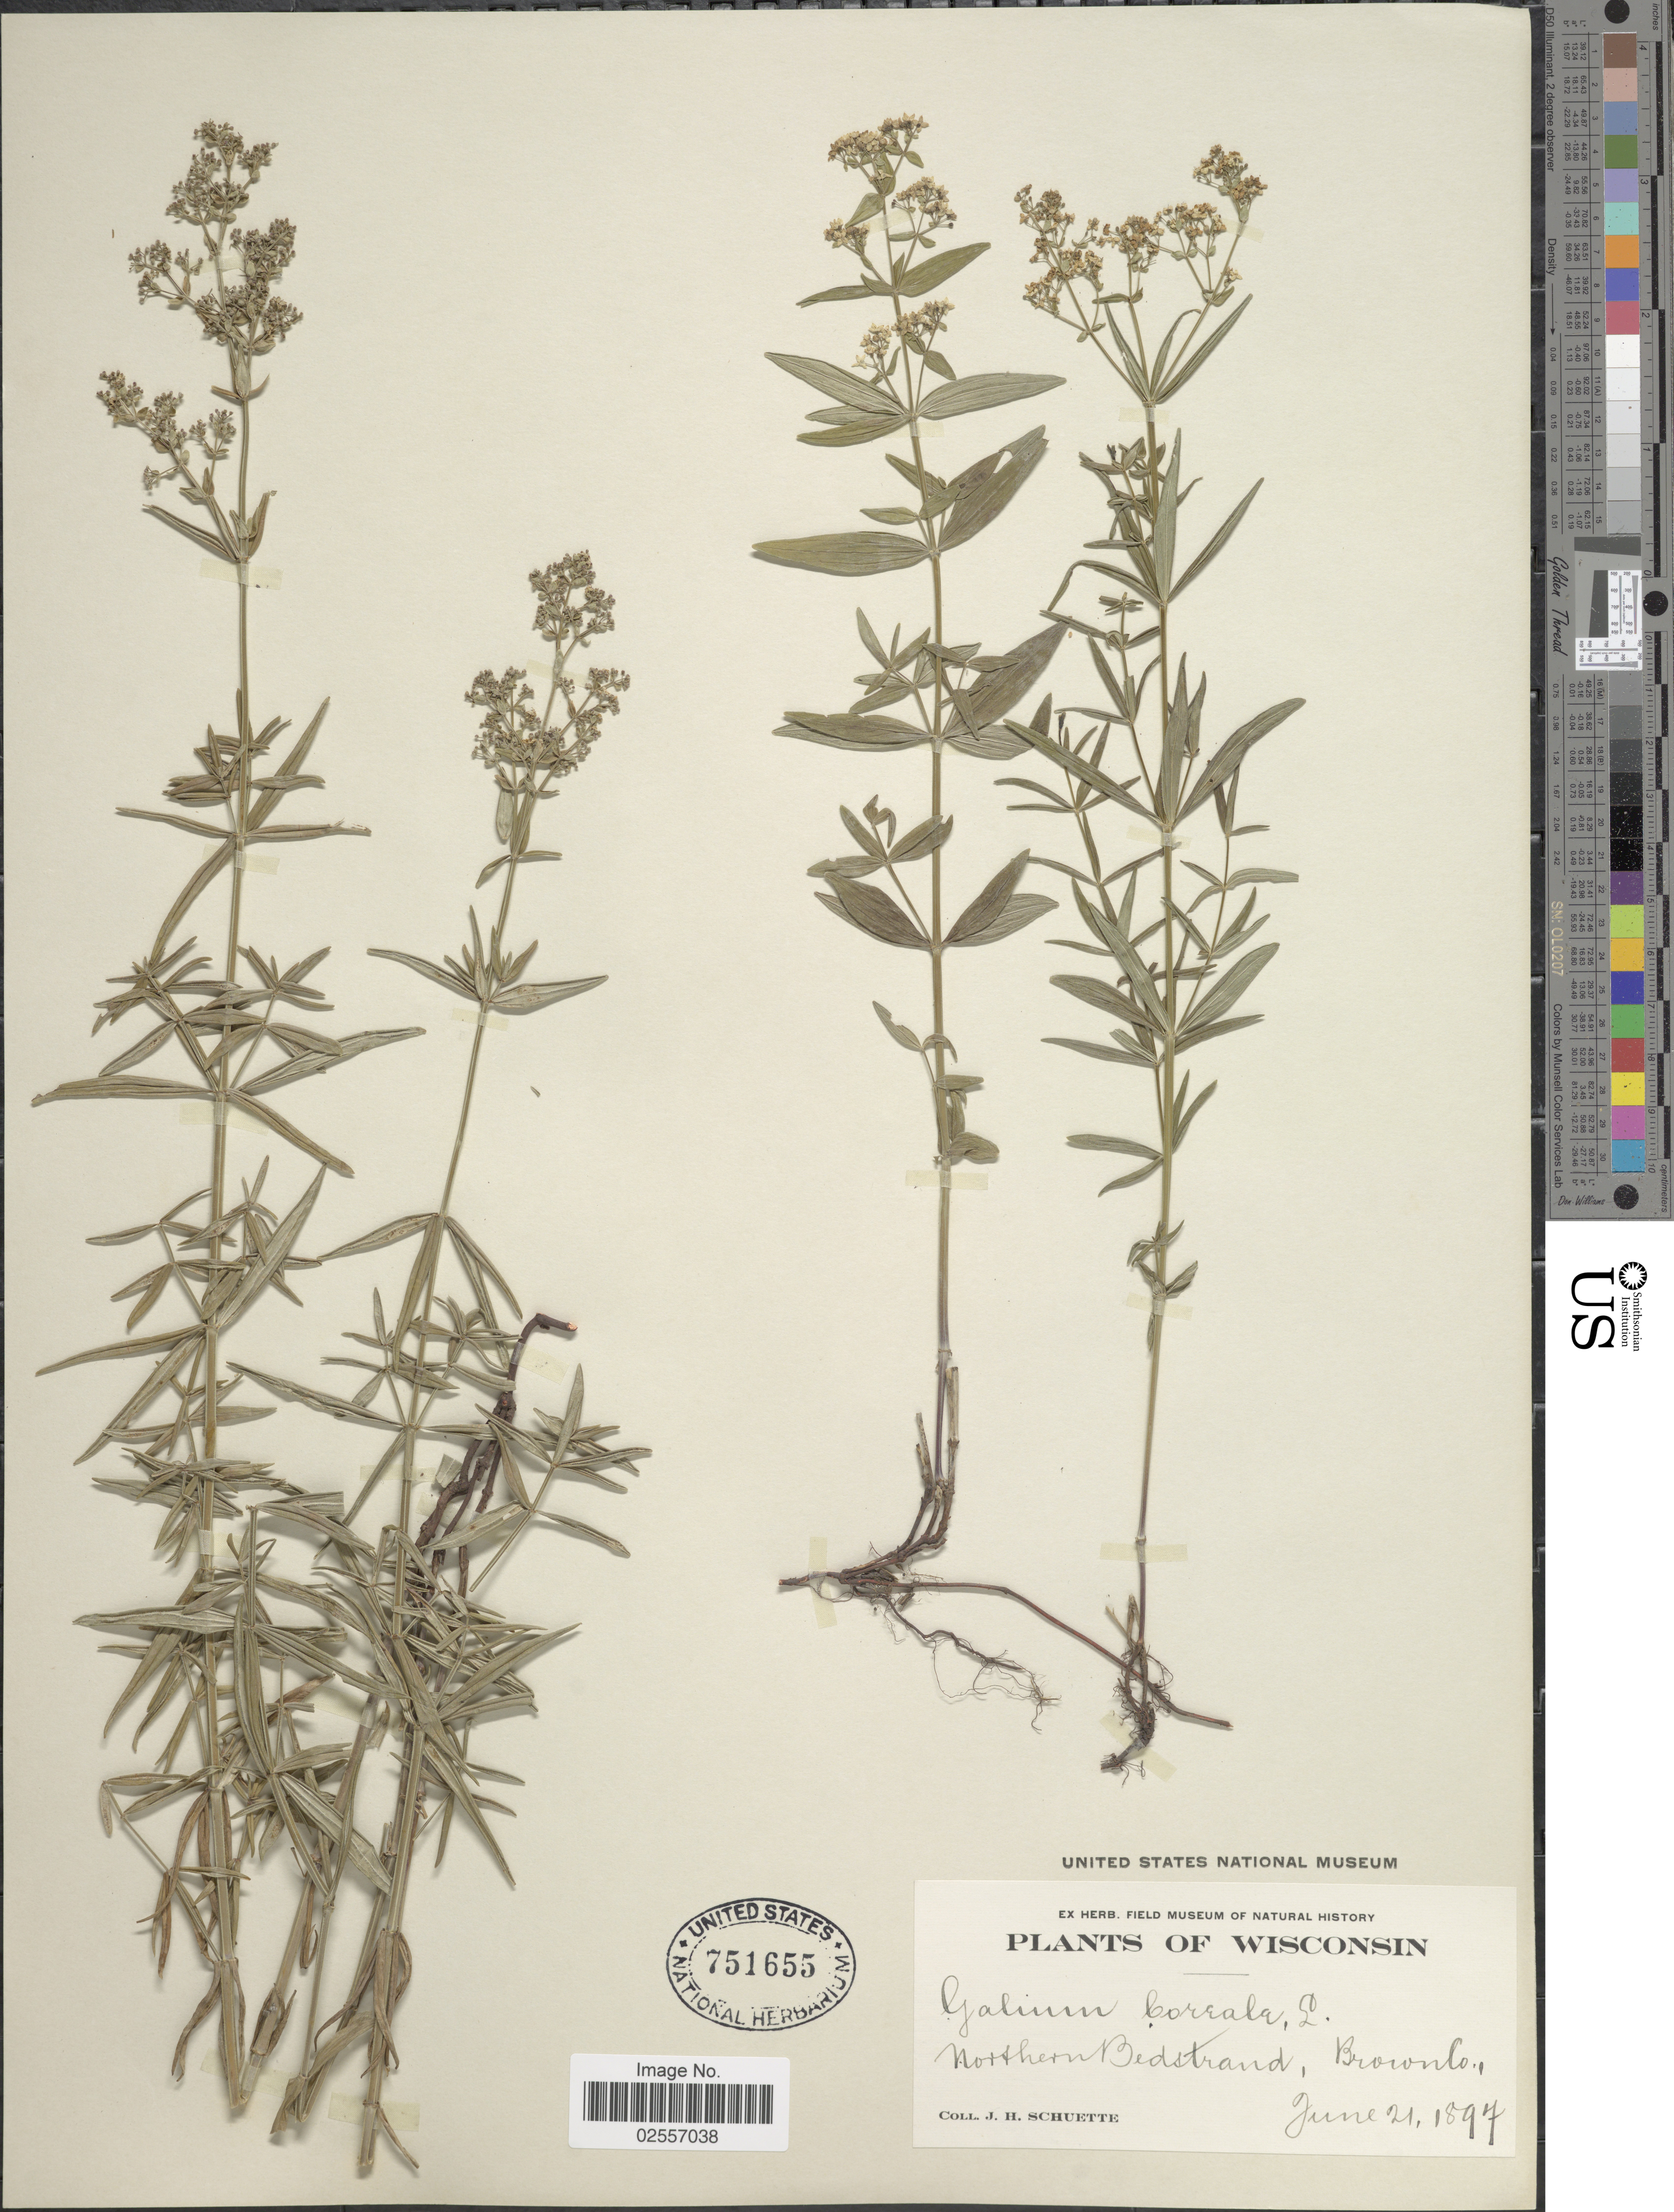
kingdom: Plantae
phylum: Tracheophyta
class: Magnoliopsida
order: Gentianales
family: Rubiaceae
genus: Galium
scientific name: Galium boreale L.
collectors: J. H. Schuette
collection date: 1897-06-21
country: United States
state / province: Wisconsin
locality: Northern Bedstrand, Brown Co.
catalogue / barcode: US 751655